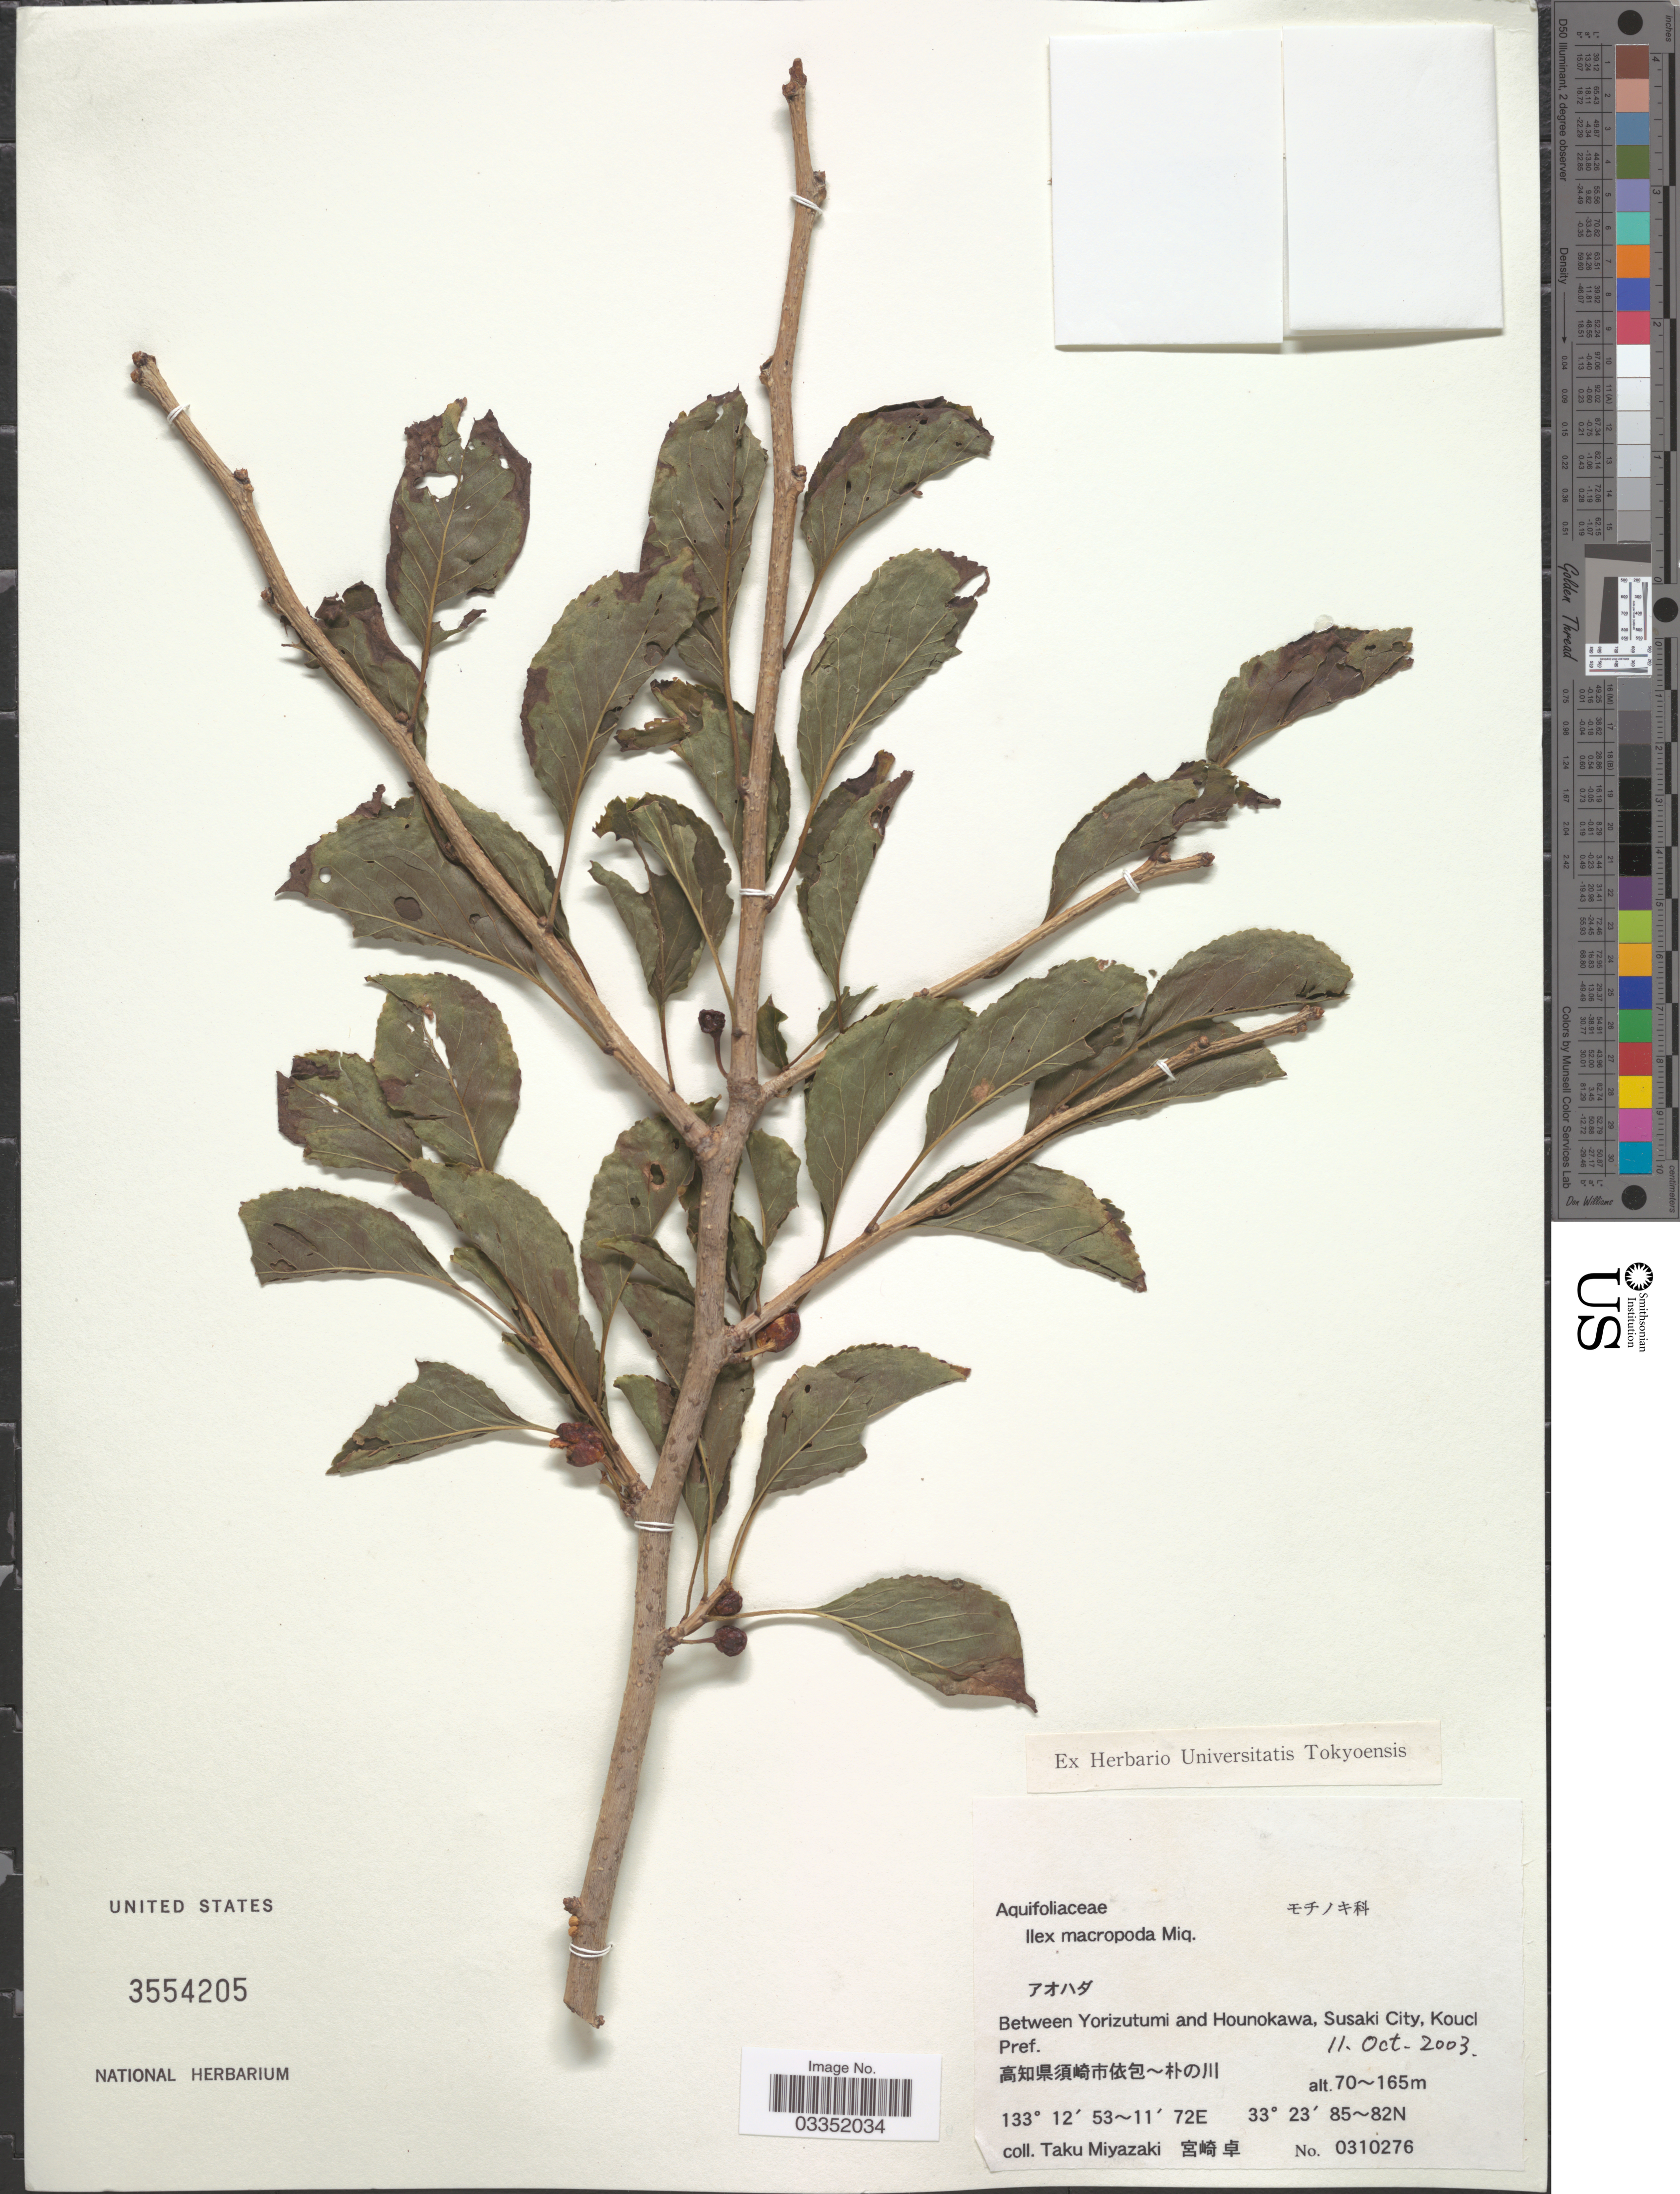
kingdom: Plantae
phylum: Tracheophyta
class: Magnoliopsida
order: Aquifoliales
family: Aquifoliaceae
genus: Ilex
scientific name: Ilex macropoda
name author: Miq.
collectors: T. Miyazaki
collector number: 0310276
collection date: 2003-10-11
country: Japan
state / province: Koti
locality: Between Yorizutumi and Hounokawa, Susaki City, Koucl Pref X.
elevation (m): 70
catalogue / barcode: US 3554205